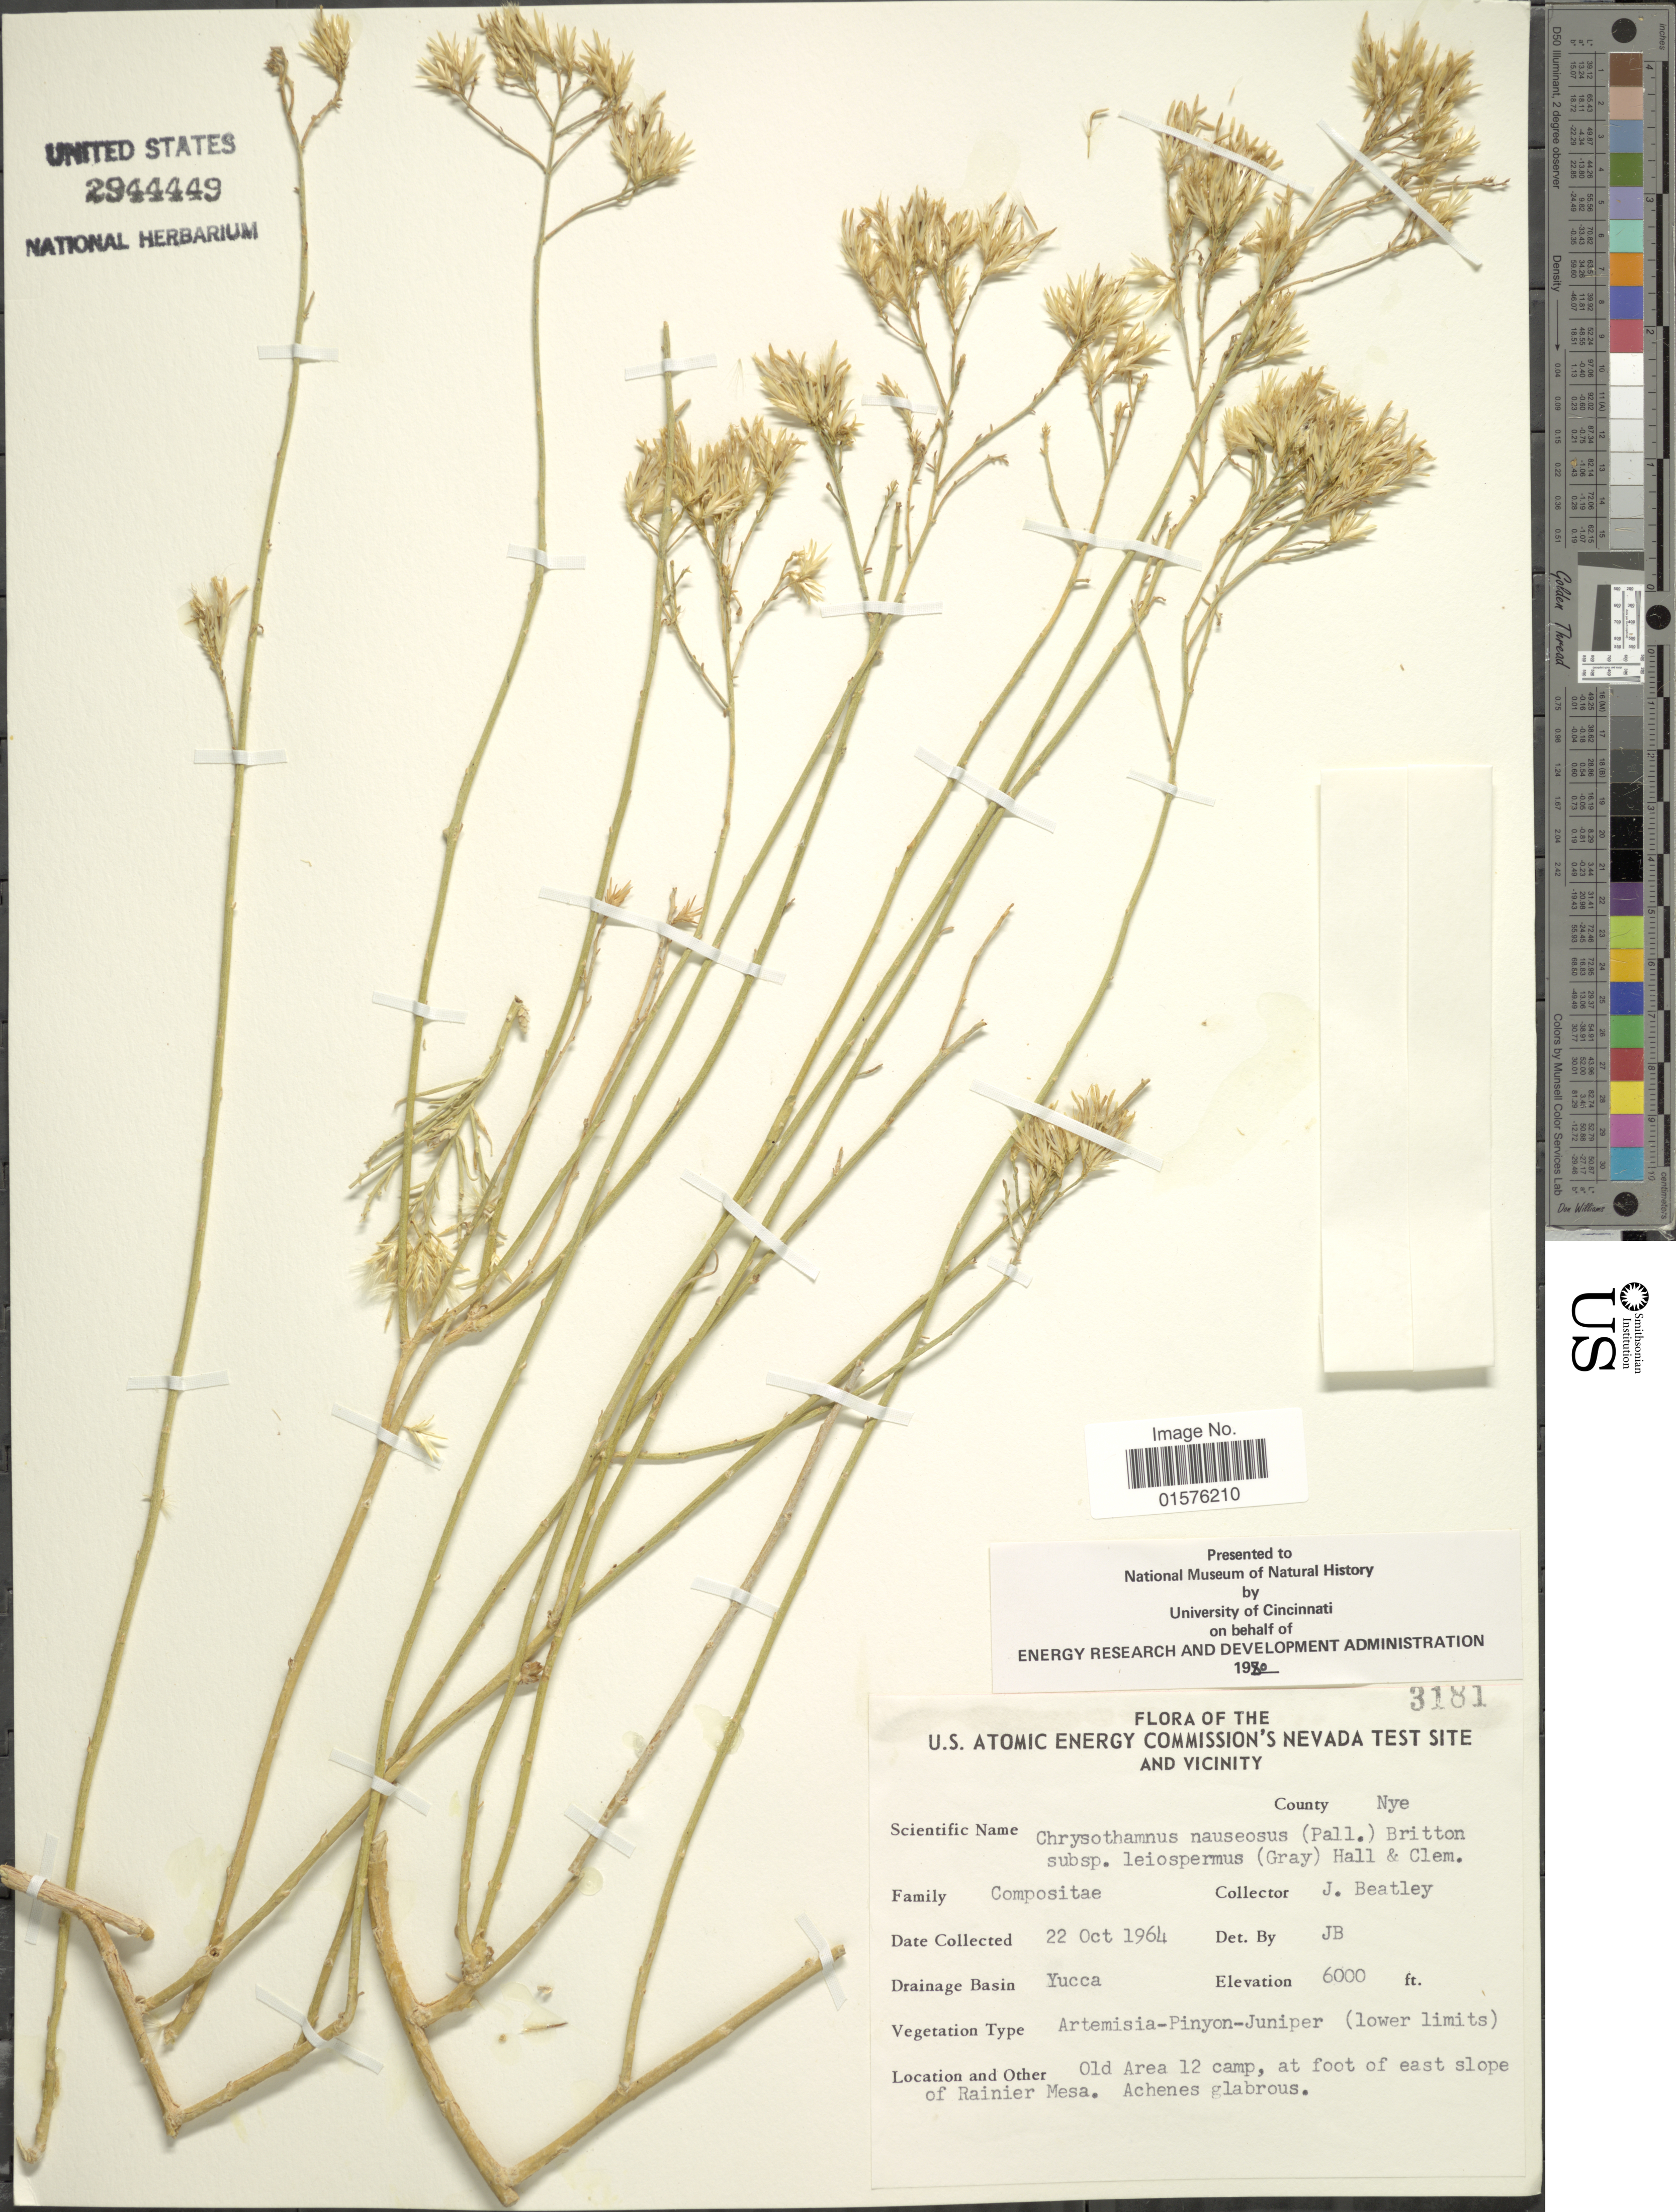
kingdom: Plantae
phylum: Tracheophyta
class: Magnoliopsida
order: Asterales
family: Asteraceae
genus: Ericameria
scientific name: Ericameria nauseosa var. leiosperma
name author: (A. Gray) G.L. Nesom & G.I. Baird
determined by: Urbatsch, Lowell E., Curator (LSU), Louisiana State University (UNITED STATES)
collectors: J. C. Beatley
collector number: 3181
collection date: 1964-10-22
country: United States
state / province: Nevada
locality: The U.S. Atomic Energy Commision's Nevada test site and vicinity, County: Nye, Drainage basin: Yucca, Old Area 12 Camp, at foot east slope of Rainier Mesa.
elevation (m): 1829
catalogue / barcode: US 2944449